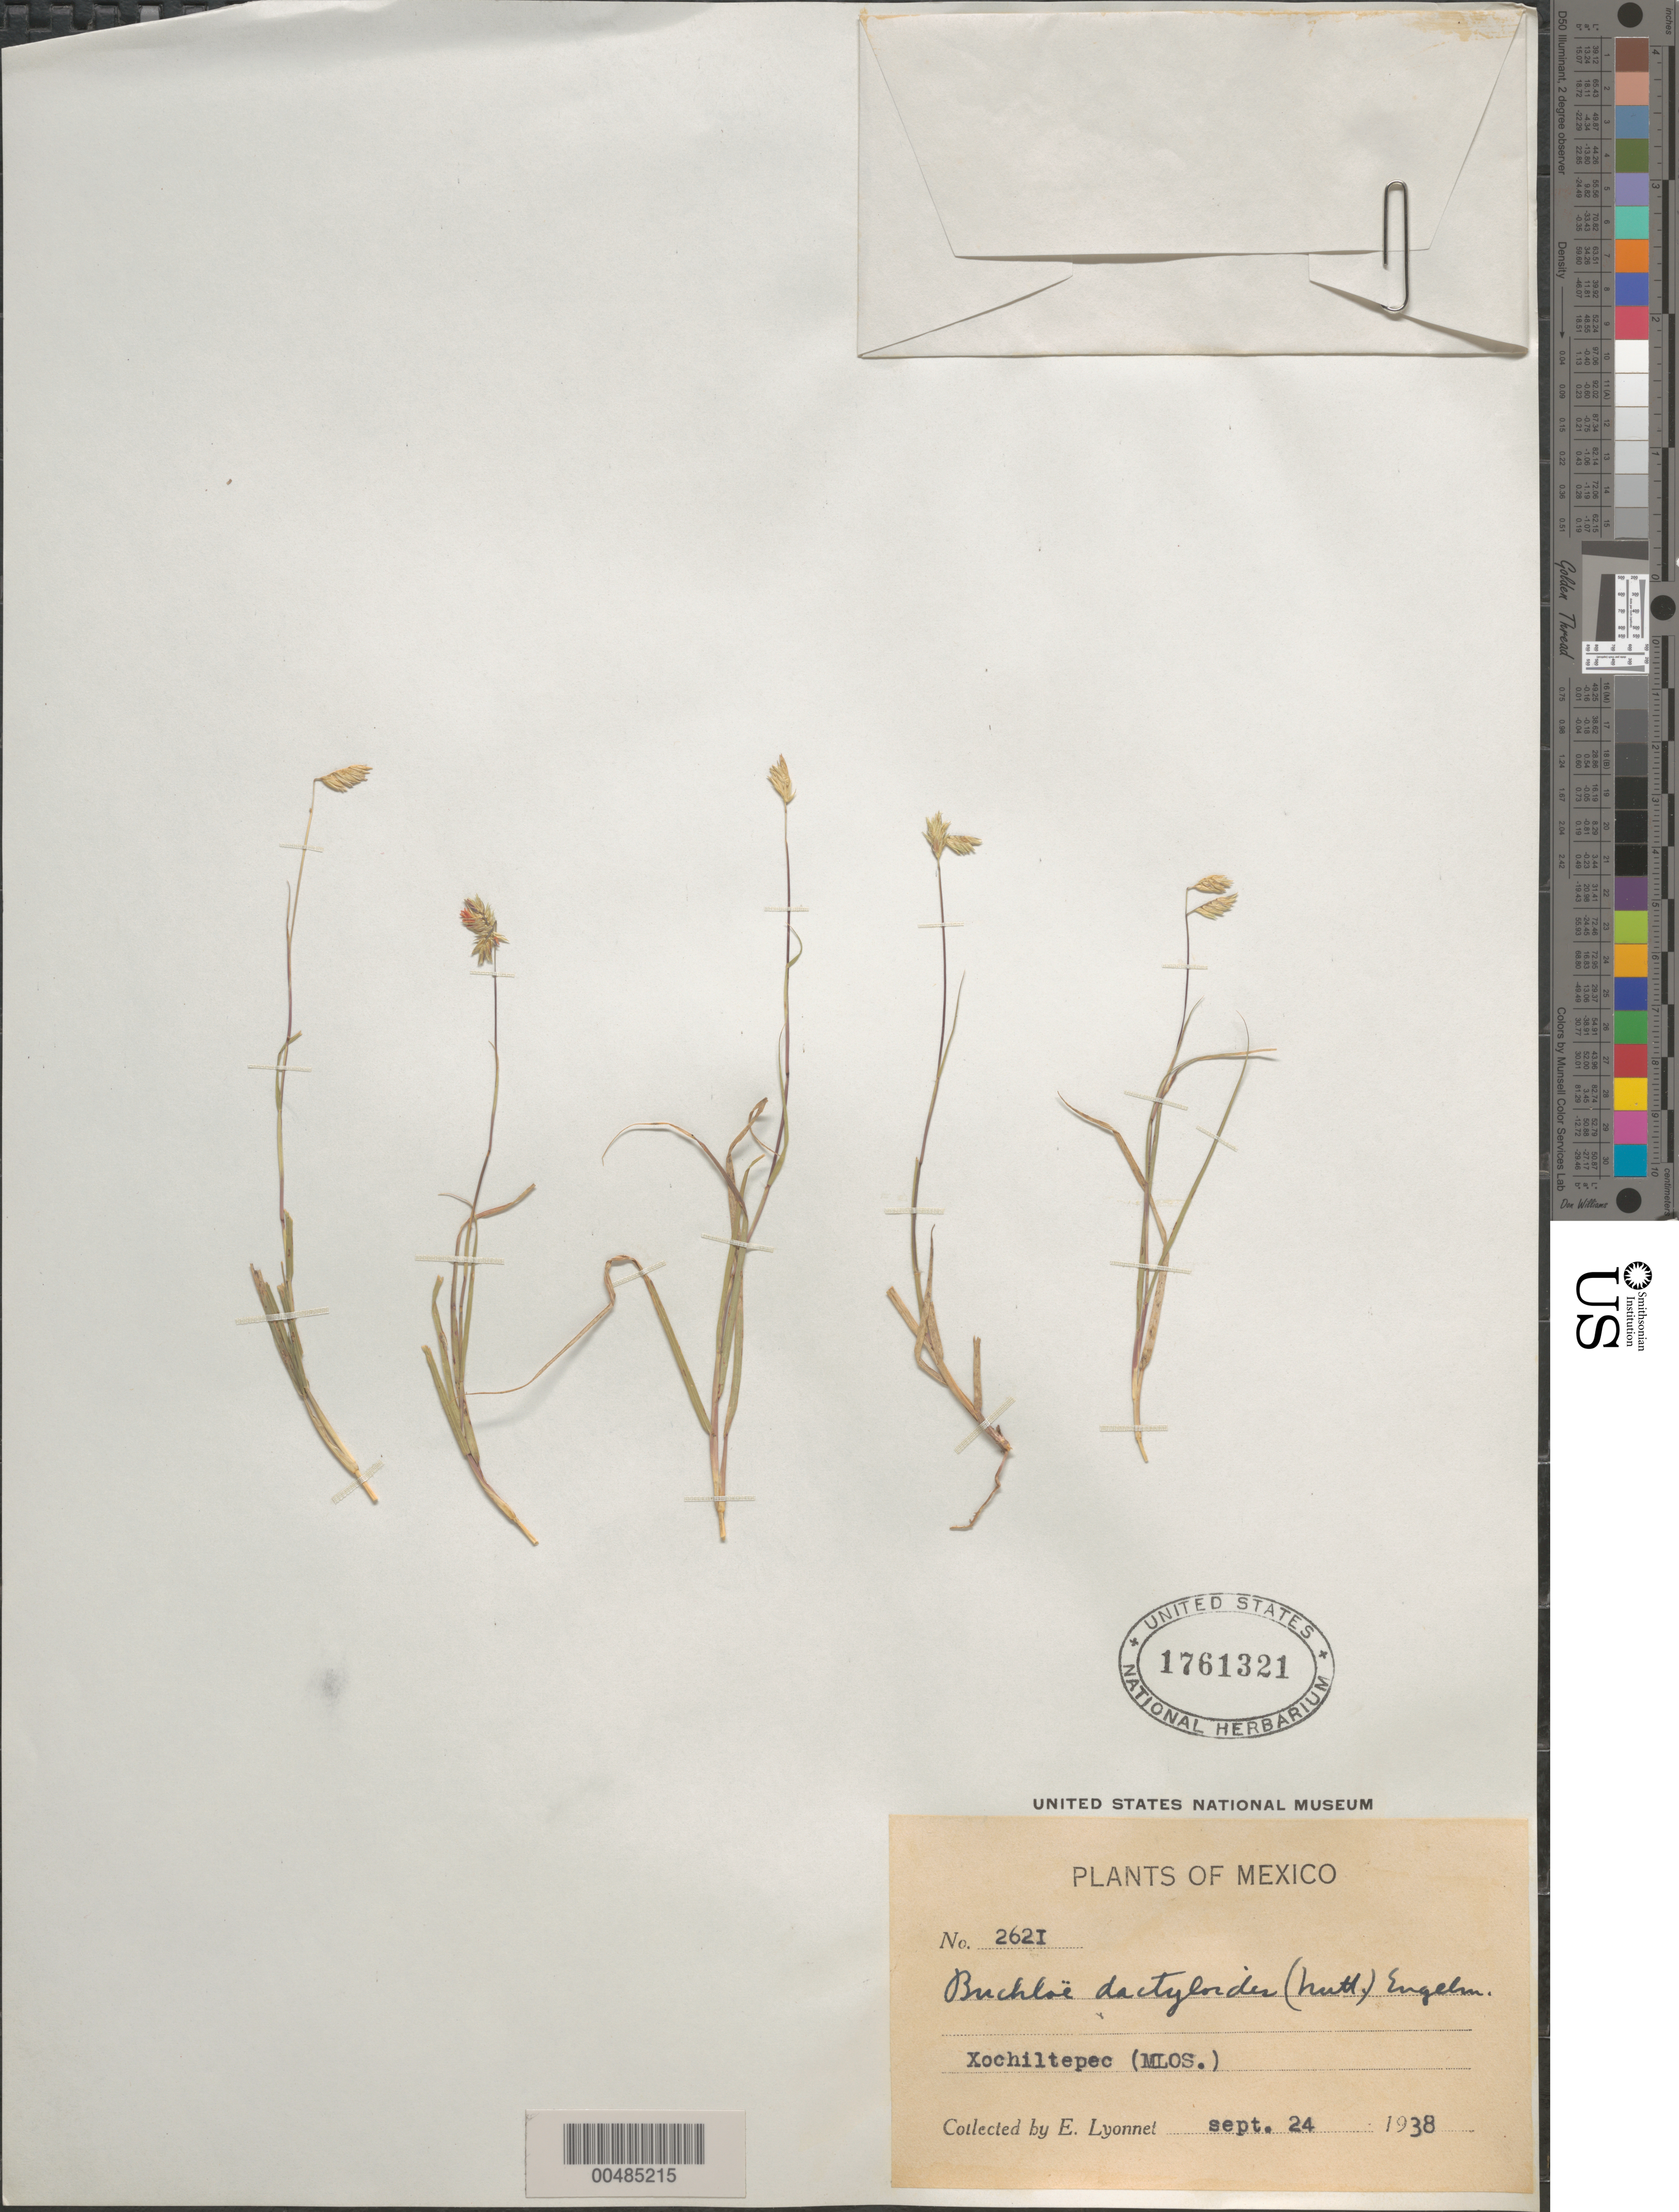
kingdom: Plantae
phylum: Tracheophyta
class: Liliopsida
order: Poales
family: Poaceae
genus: Buchloe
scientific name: Buchloe dactyloides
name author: (Nutt.) Engelm.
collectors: Bro. E. Lyonnet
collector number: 2621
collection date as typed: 24 Sep 1938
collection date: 1938-09-24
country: Mexico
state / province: Morelos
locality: Xochiltepec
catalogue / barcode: US 1761321